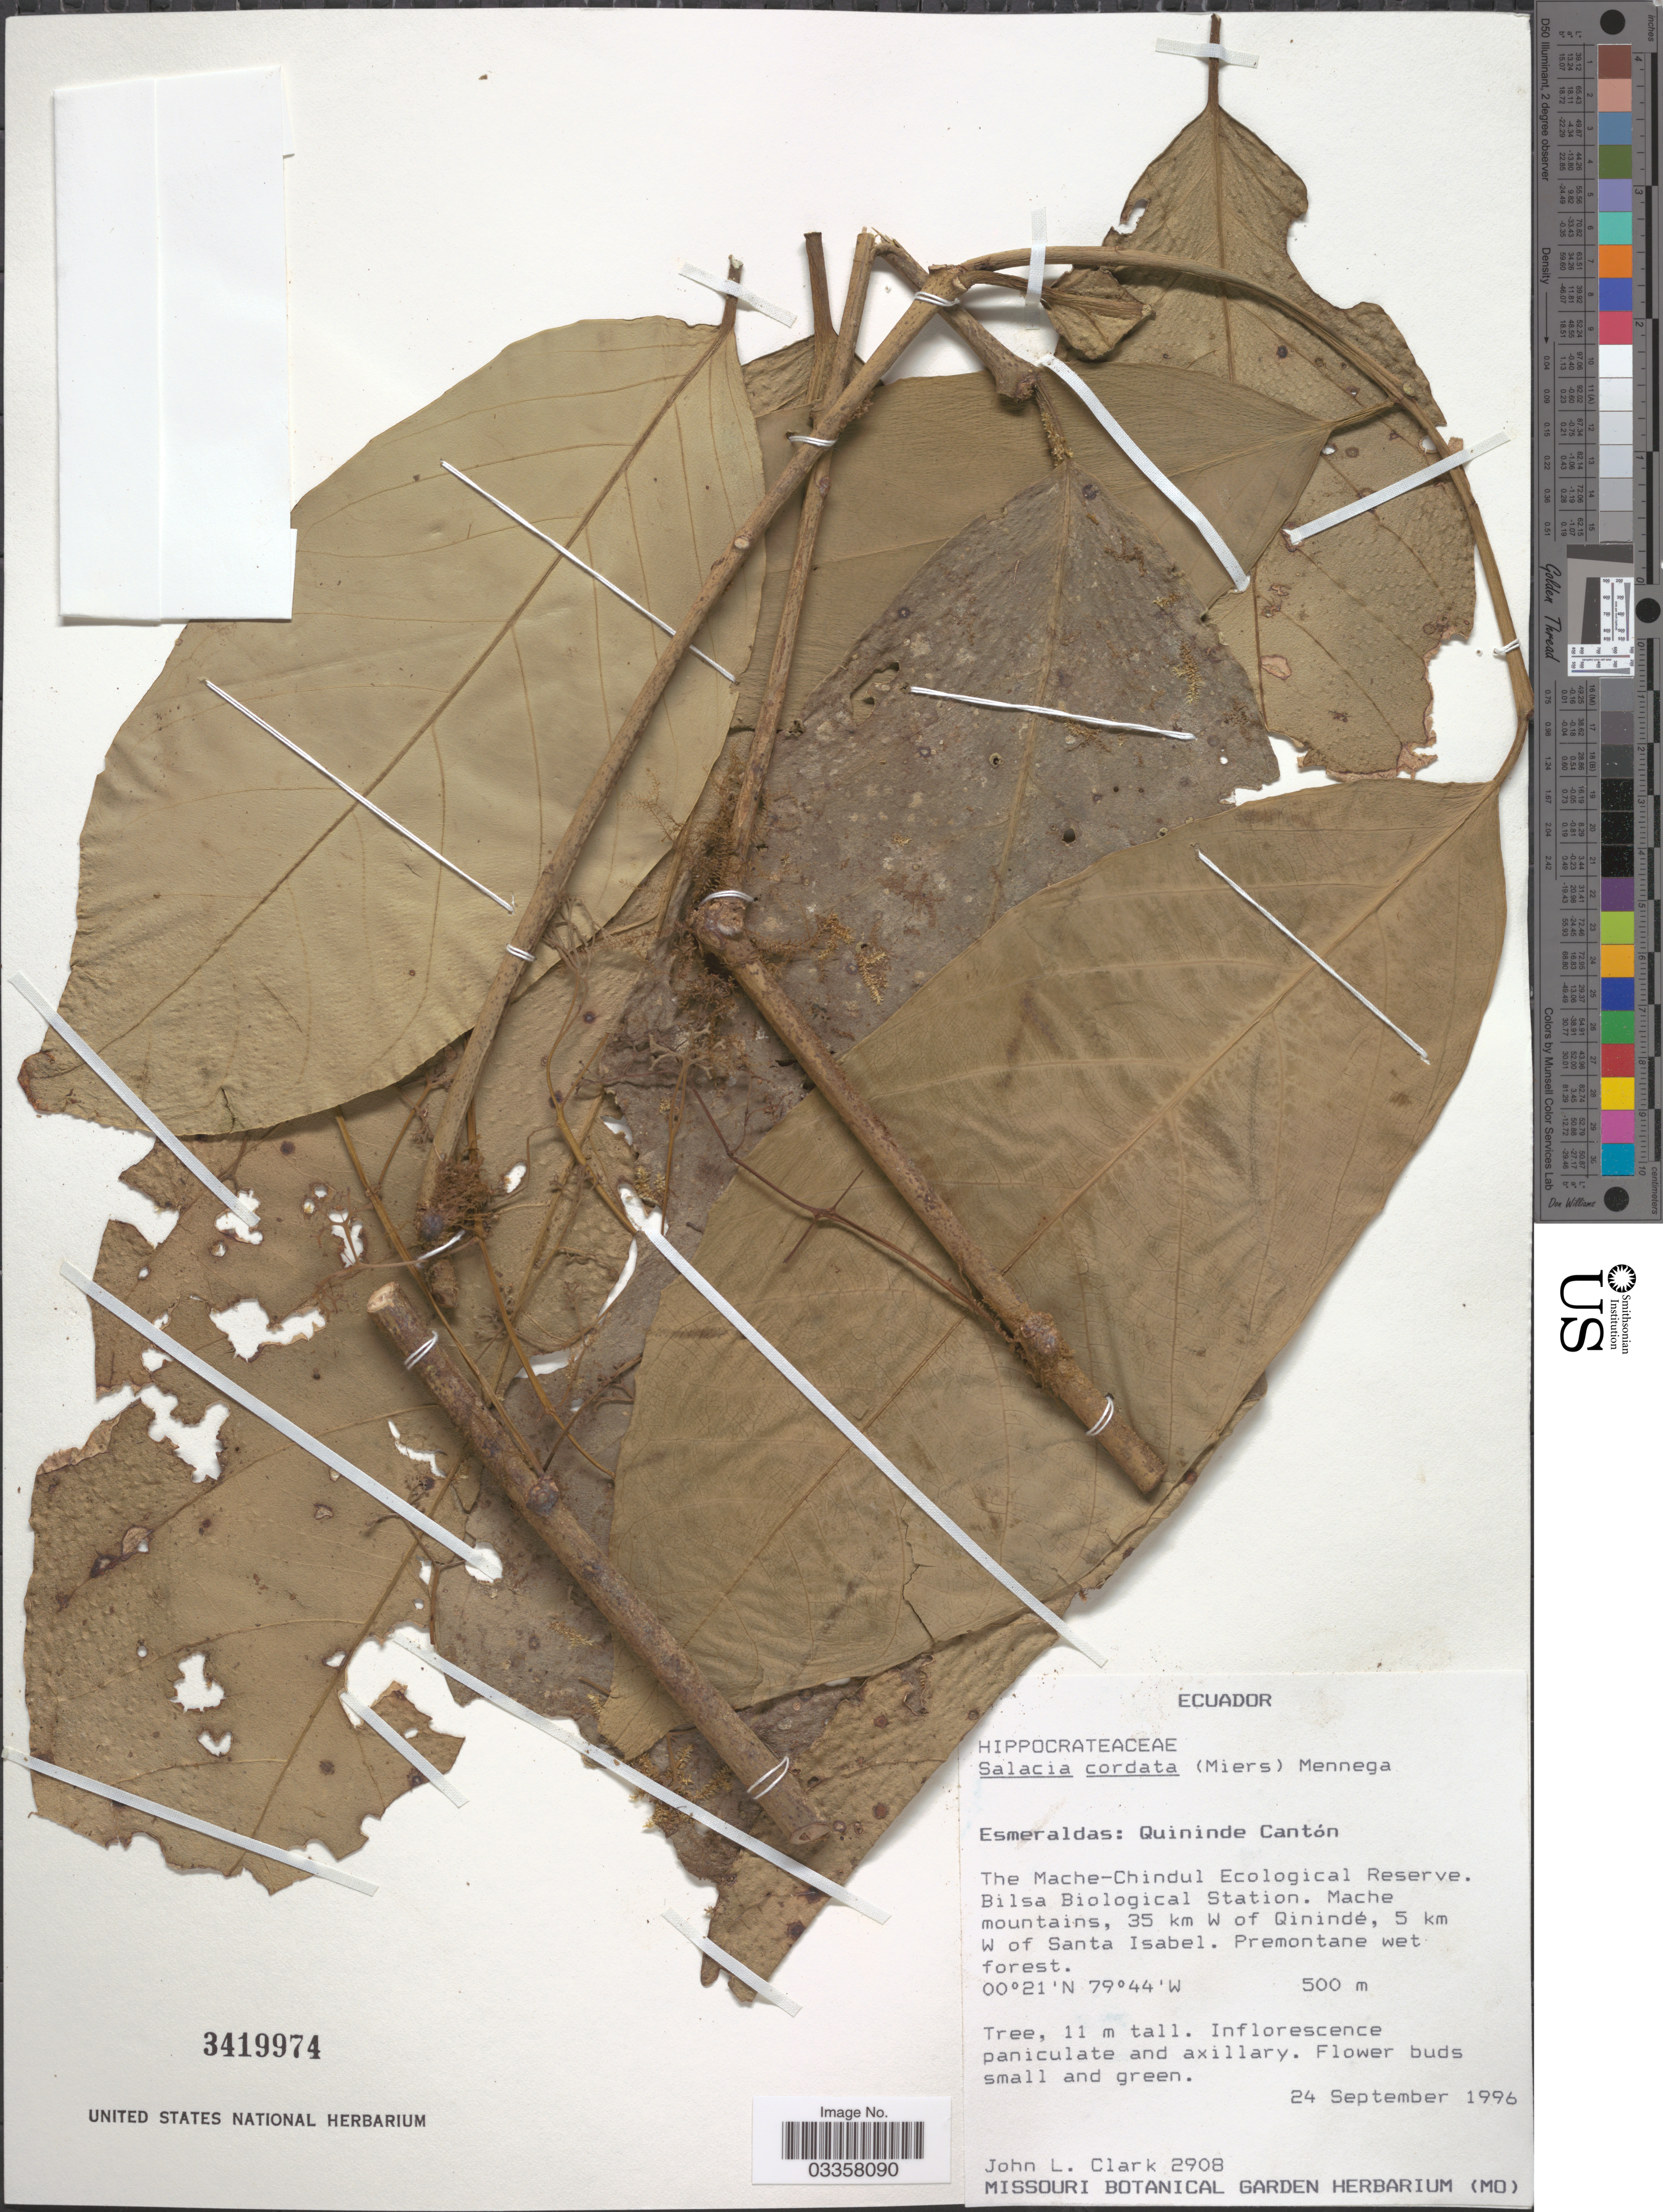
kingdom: Plantae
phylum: Tracheophyta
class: Magnoliopsida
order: Celastrales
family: Celastraceae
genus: Salacia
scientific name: Salacia cordata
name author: (Miers) Mennega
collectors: J. L. Clark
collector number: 2908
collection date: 1996-09-24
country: Ecuador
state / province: Esmeraldas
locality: Quininde Cantón, The Mache-Chindul Ecological Reserve. Bilsa Biological Station. Mache mountains, 35 km W of Qinindé, 5 km W of Santa Isabel.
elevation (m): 500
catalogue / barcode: US 3419974